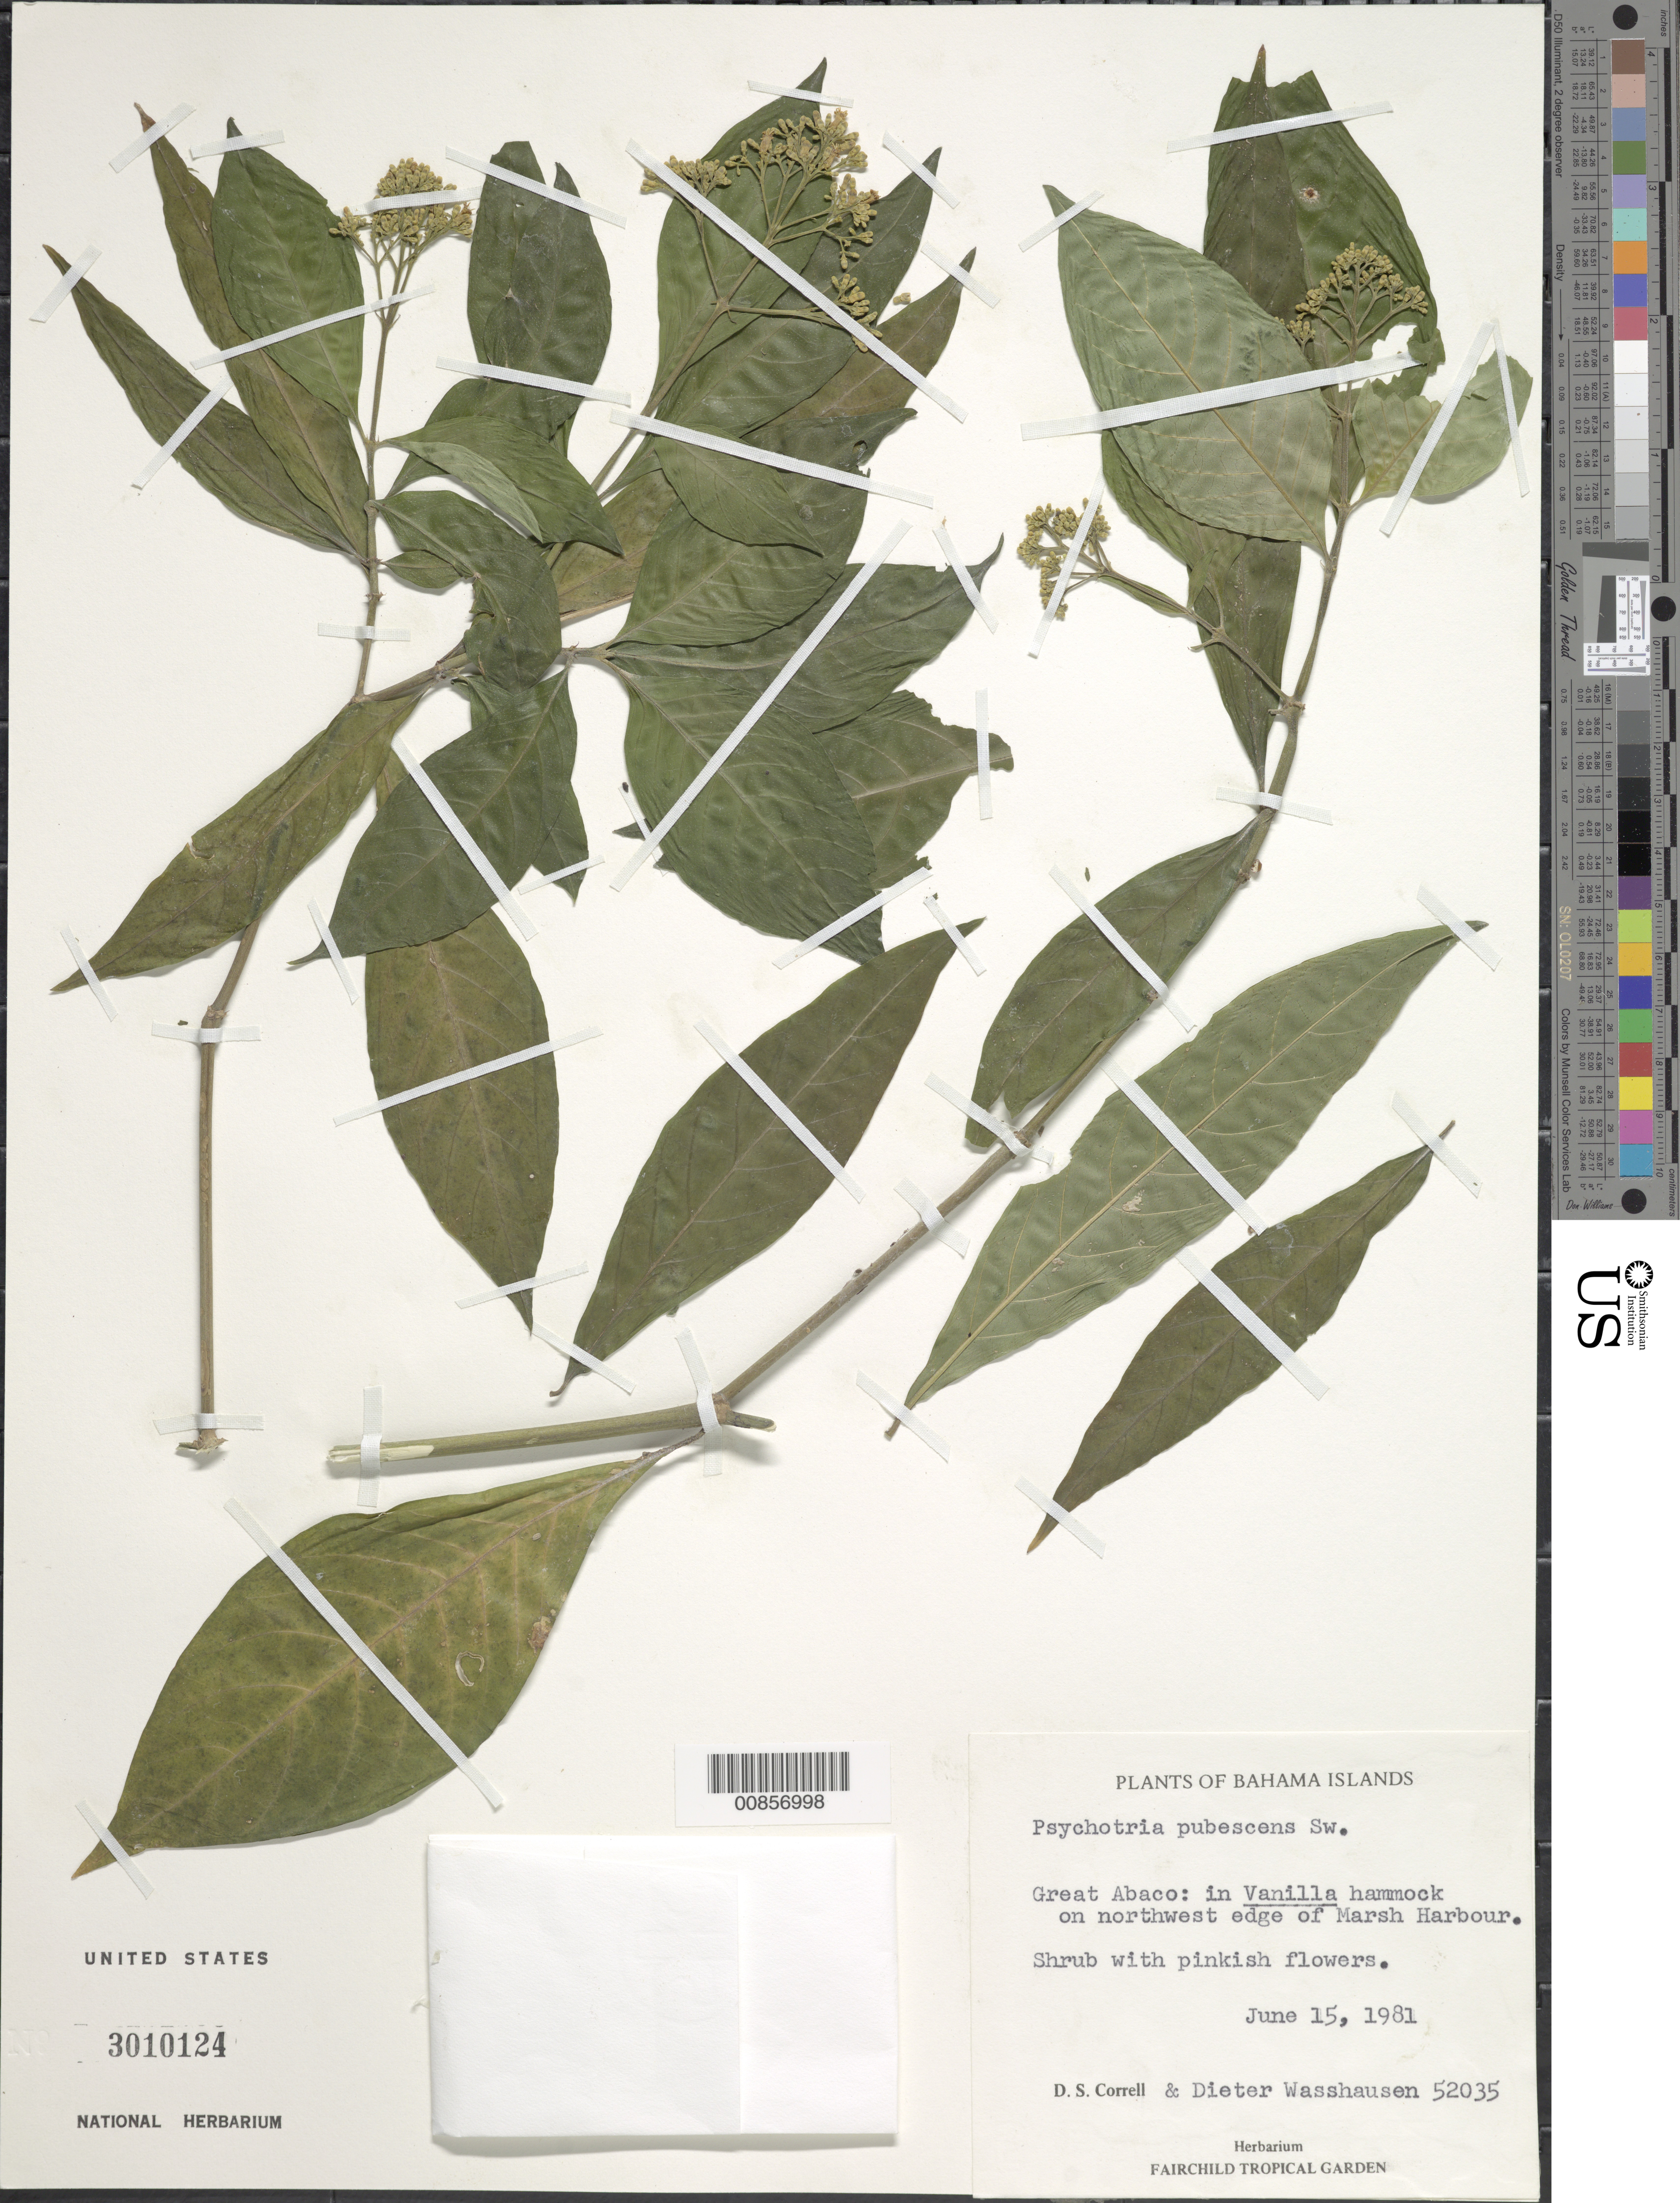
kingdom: Plantae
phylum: Tracheophyta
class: Magnoliopsida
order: Gentianales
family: Rubiaceae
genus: Psychotria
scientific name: Psychotria pubescens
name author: Sw.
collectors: D. S. Correll & D. C. Wasshausen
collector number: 52035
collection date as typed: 15 Jun 1981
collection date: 1981-06-15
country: Bahamas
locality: Great Abaco: On northwest edge of Marsh Harbou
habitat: In Vanilla hammock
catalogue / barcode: US 3010124